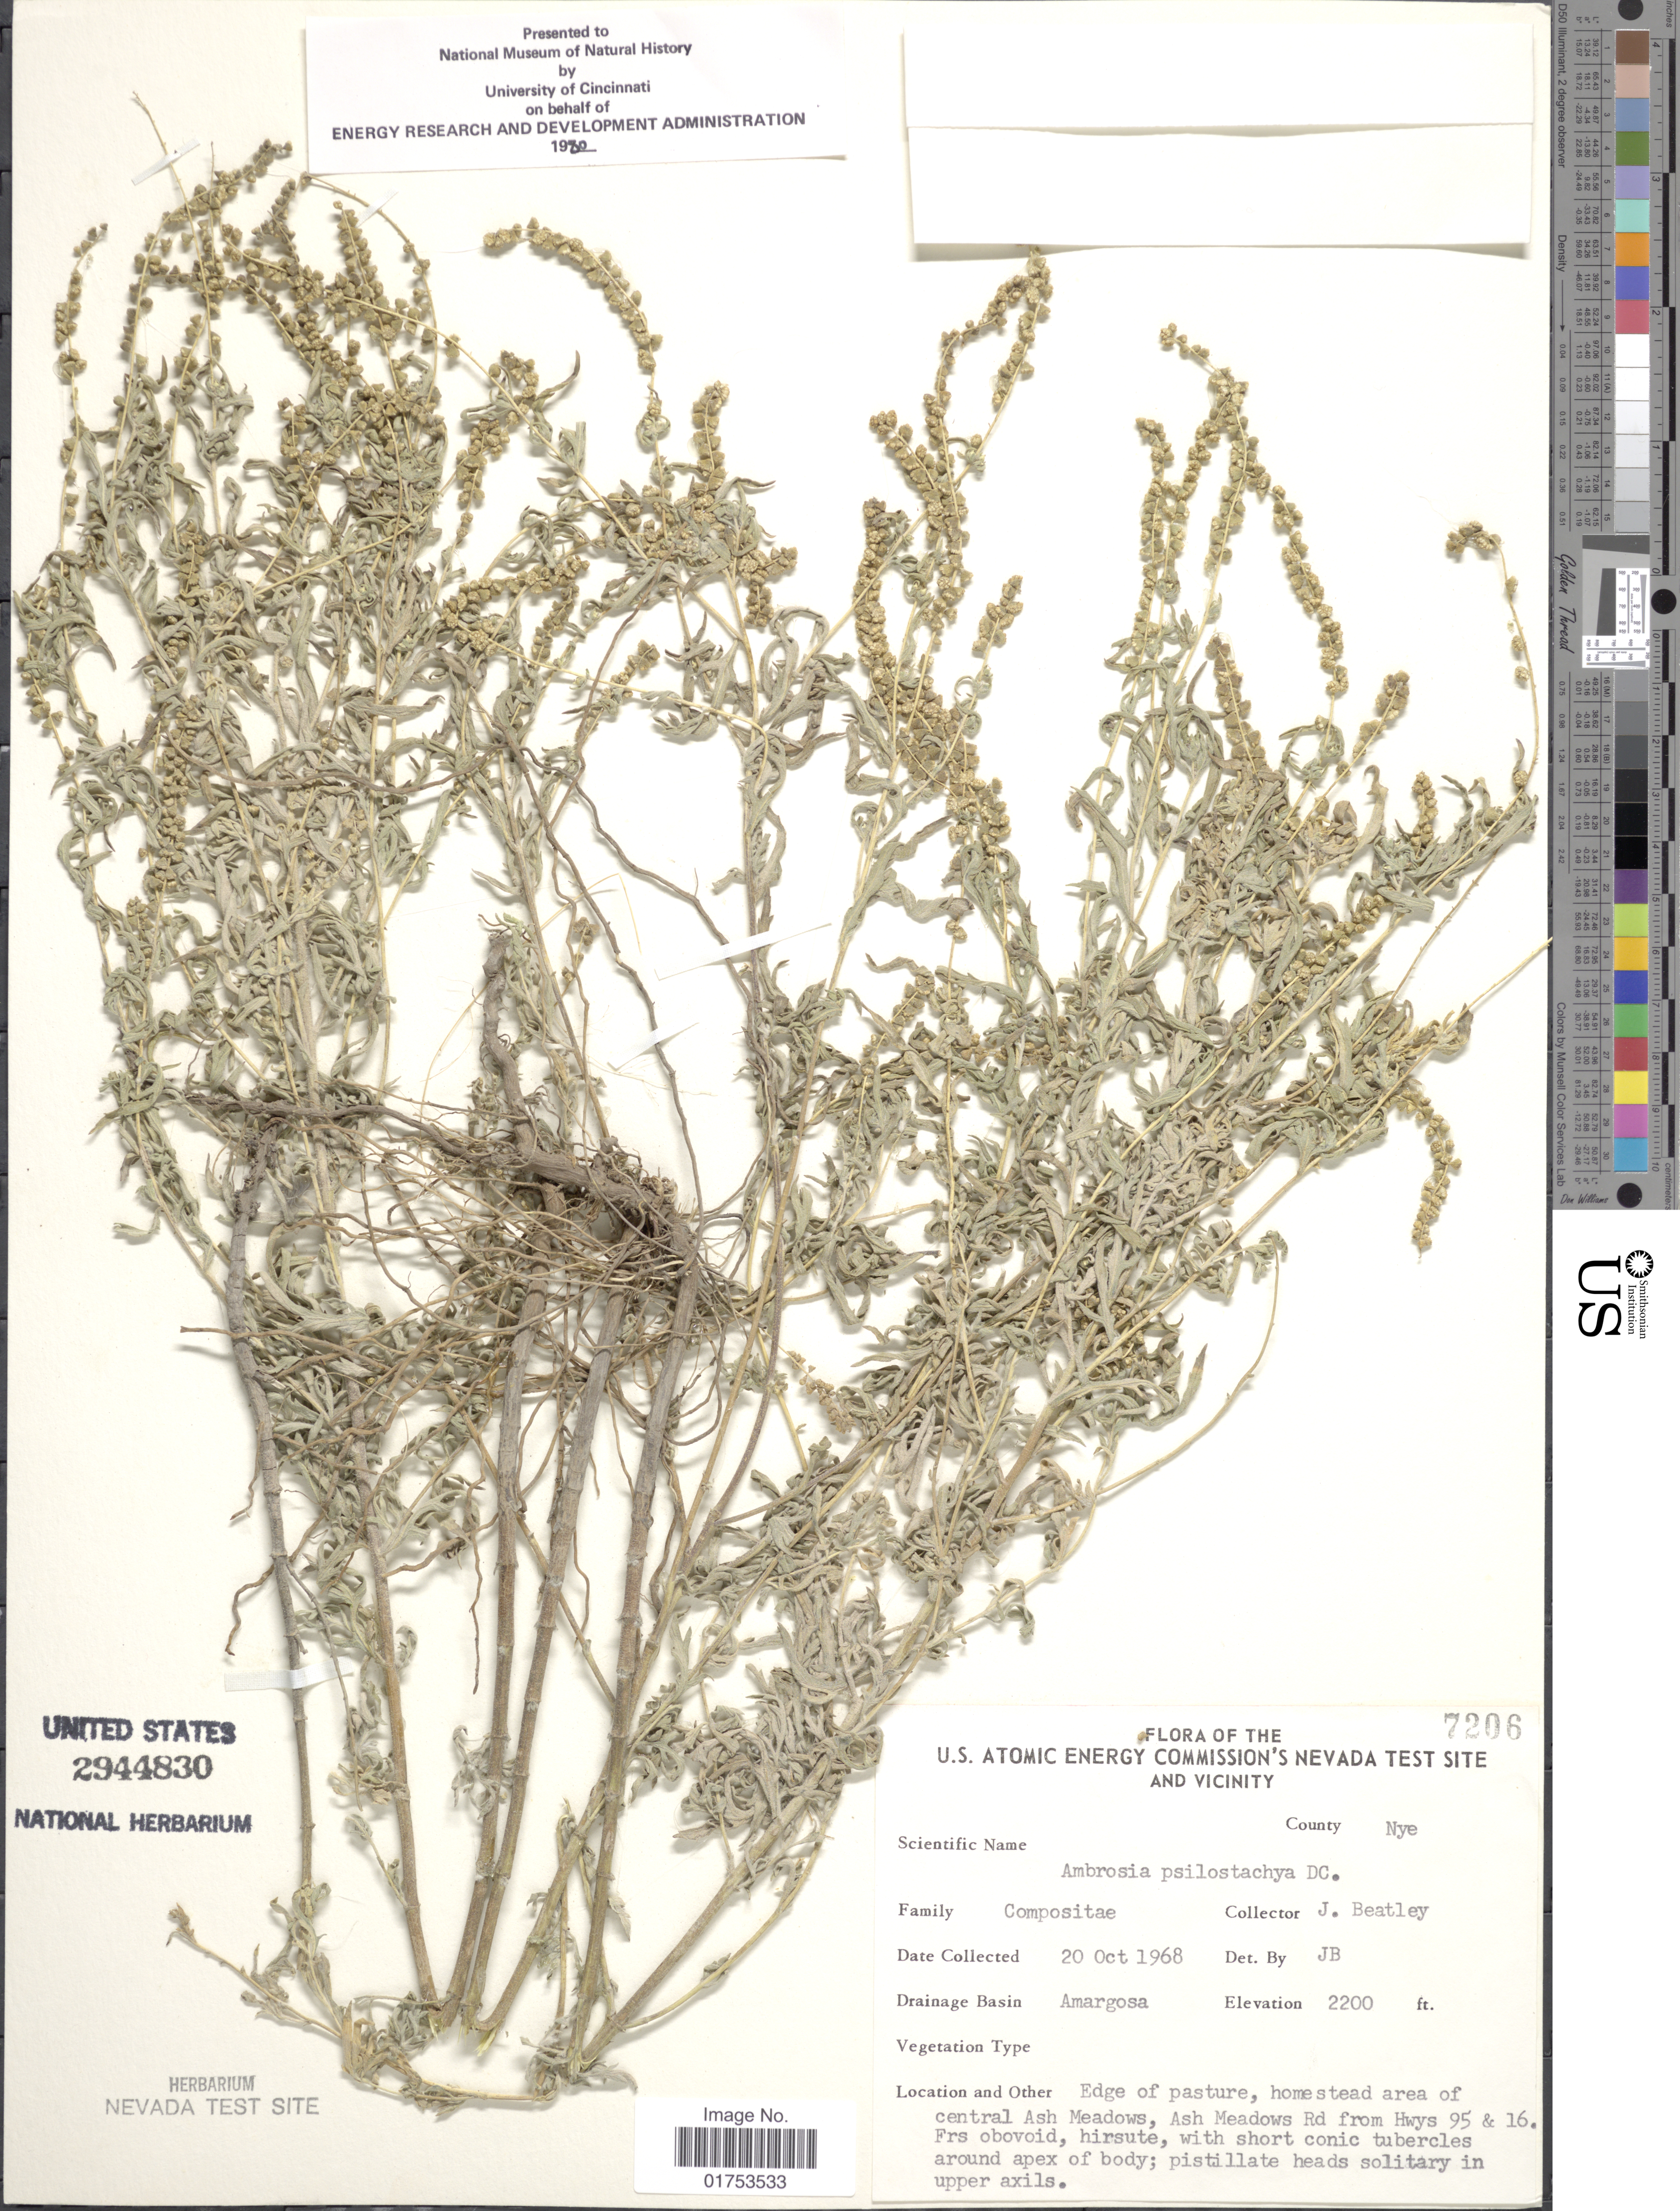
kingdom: Plantae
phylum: Tracheophyta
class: Magnoliopsida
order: Asterales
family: Asteraceae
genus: Ambrosia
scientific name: Ambrosia psilostachya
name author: DC.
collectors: J. C. Beatley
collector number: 7206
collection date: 1968-10-20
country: United States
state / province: Nevada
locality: U.S. Atomic Energy Commission's Nevada Test Site and Vicinity, County Nye, Amargosa, Edge of pasture, homestead area of central Ash Meadows, Ash Meadows Rd from Hwys 95 & 16.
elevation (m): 671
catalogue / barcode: US 2944830